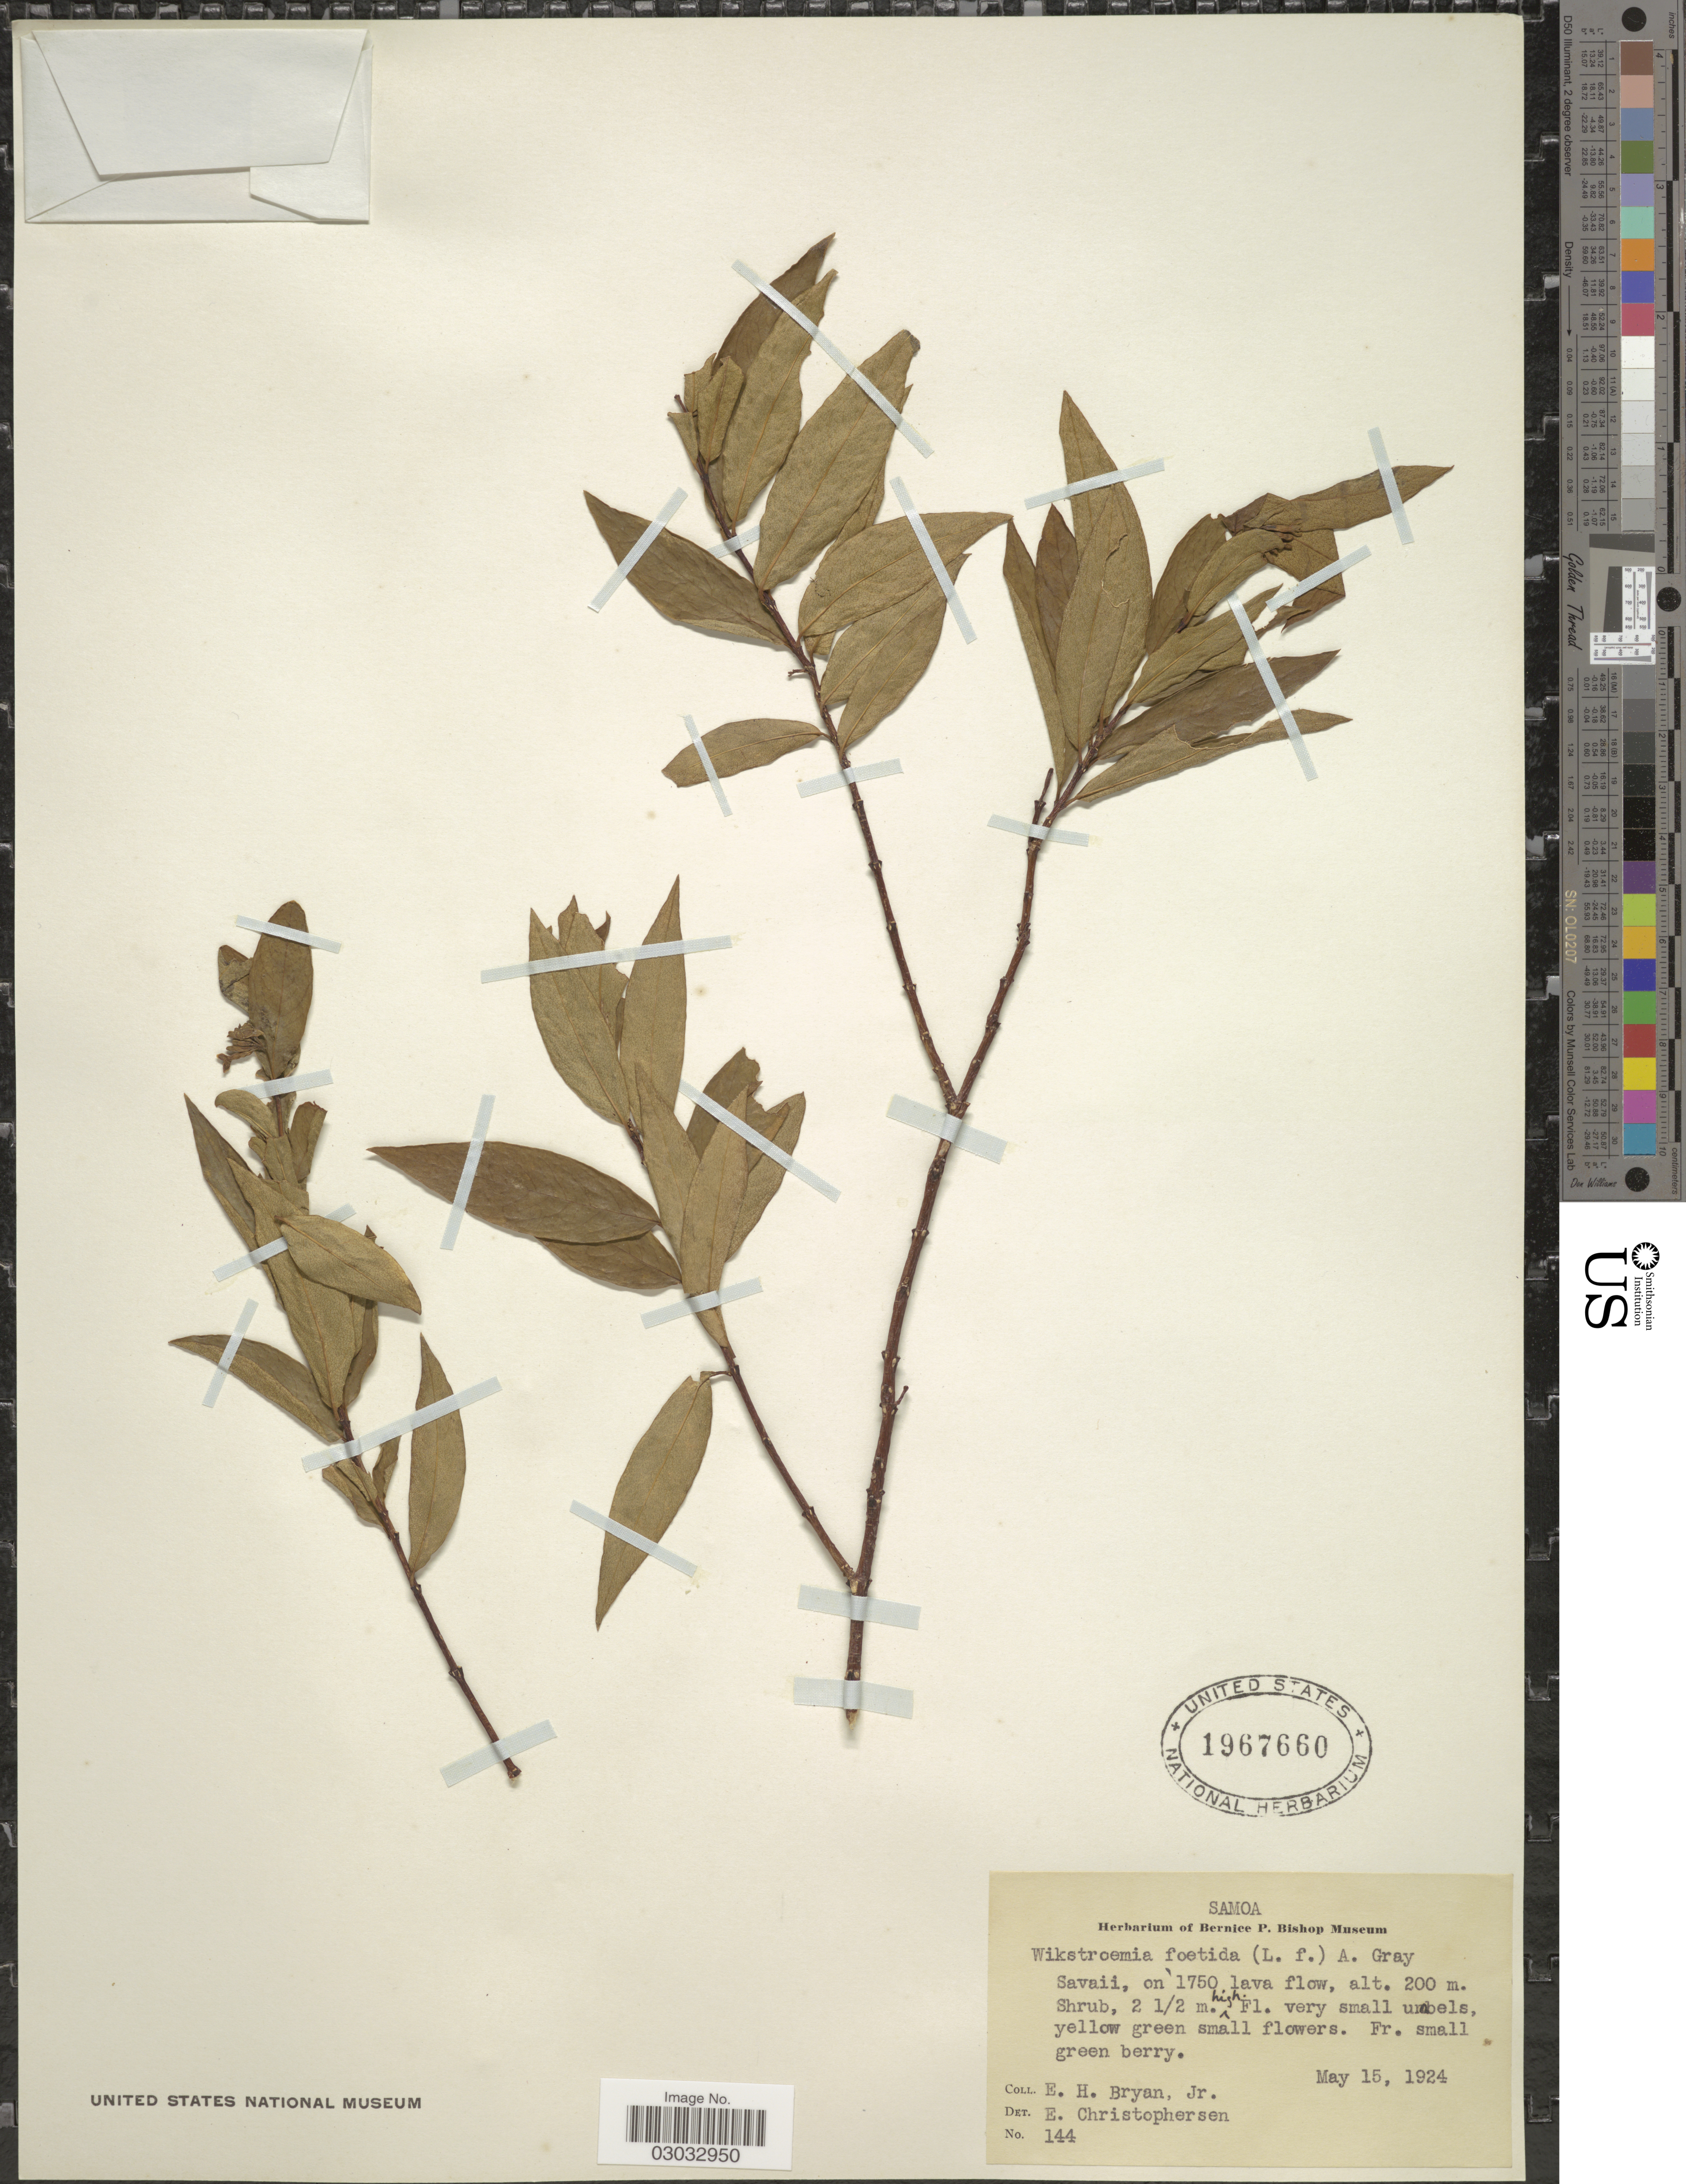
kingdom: Plantae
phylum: Tracheophyta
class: Magnoliopsida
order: Malvales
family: Thymelaeaceae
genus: Wikstroemia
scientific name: Wikstroemia coriacea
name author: Seem.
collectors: E. Bryan Jr.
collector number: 144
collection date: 1924-05-15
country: Samoa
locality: Samoa, Savaii, on 1750 lava flow.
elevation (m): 200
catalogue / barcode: US 1967660